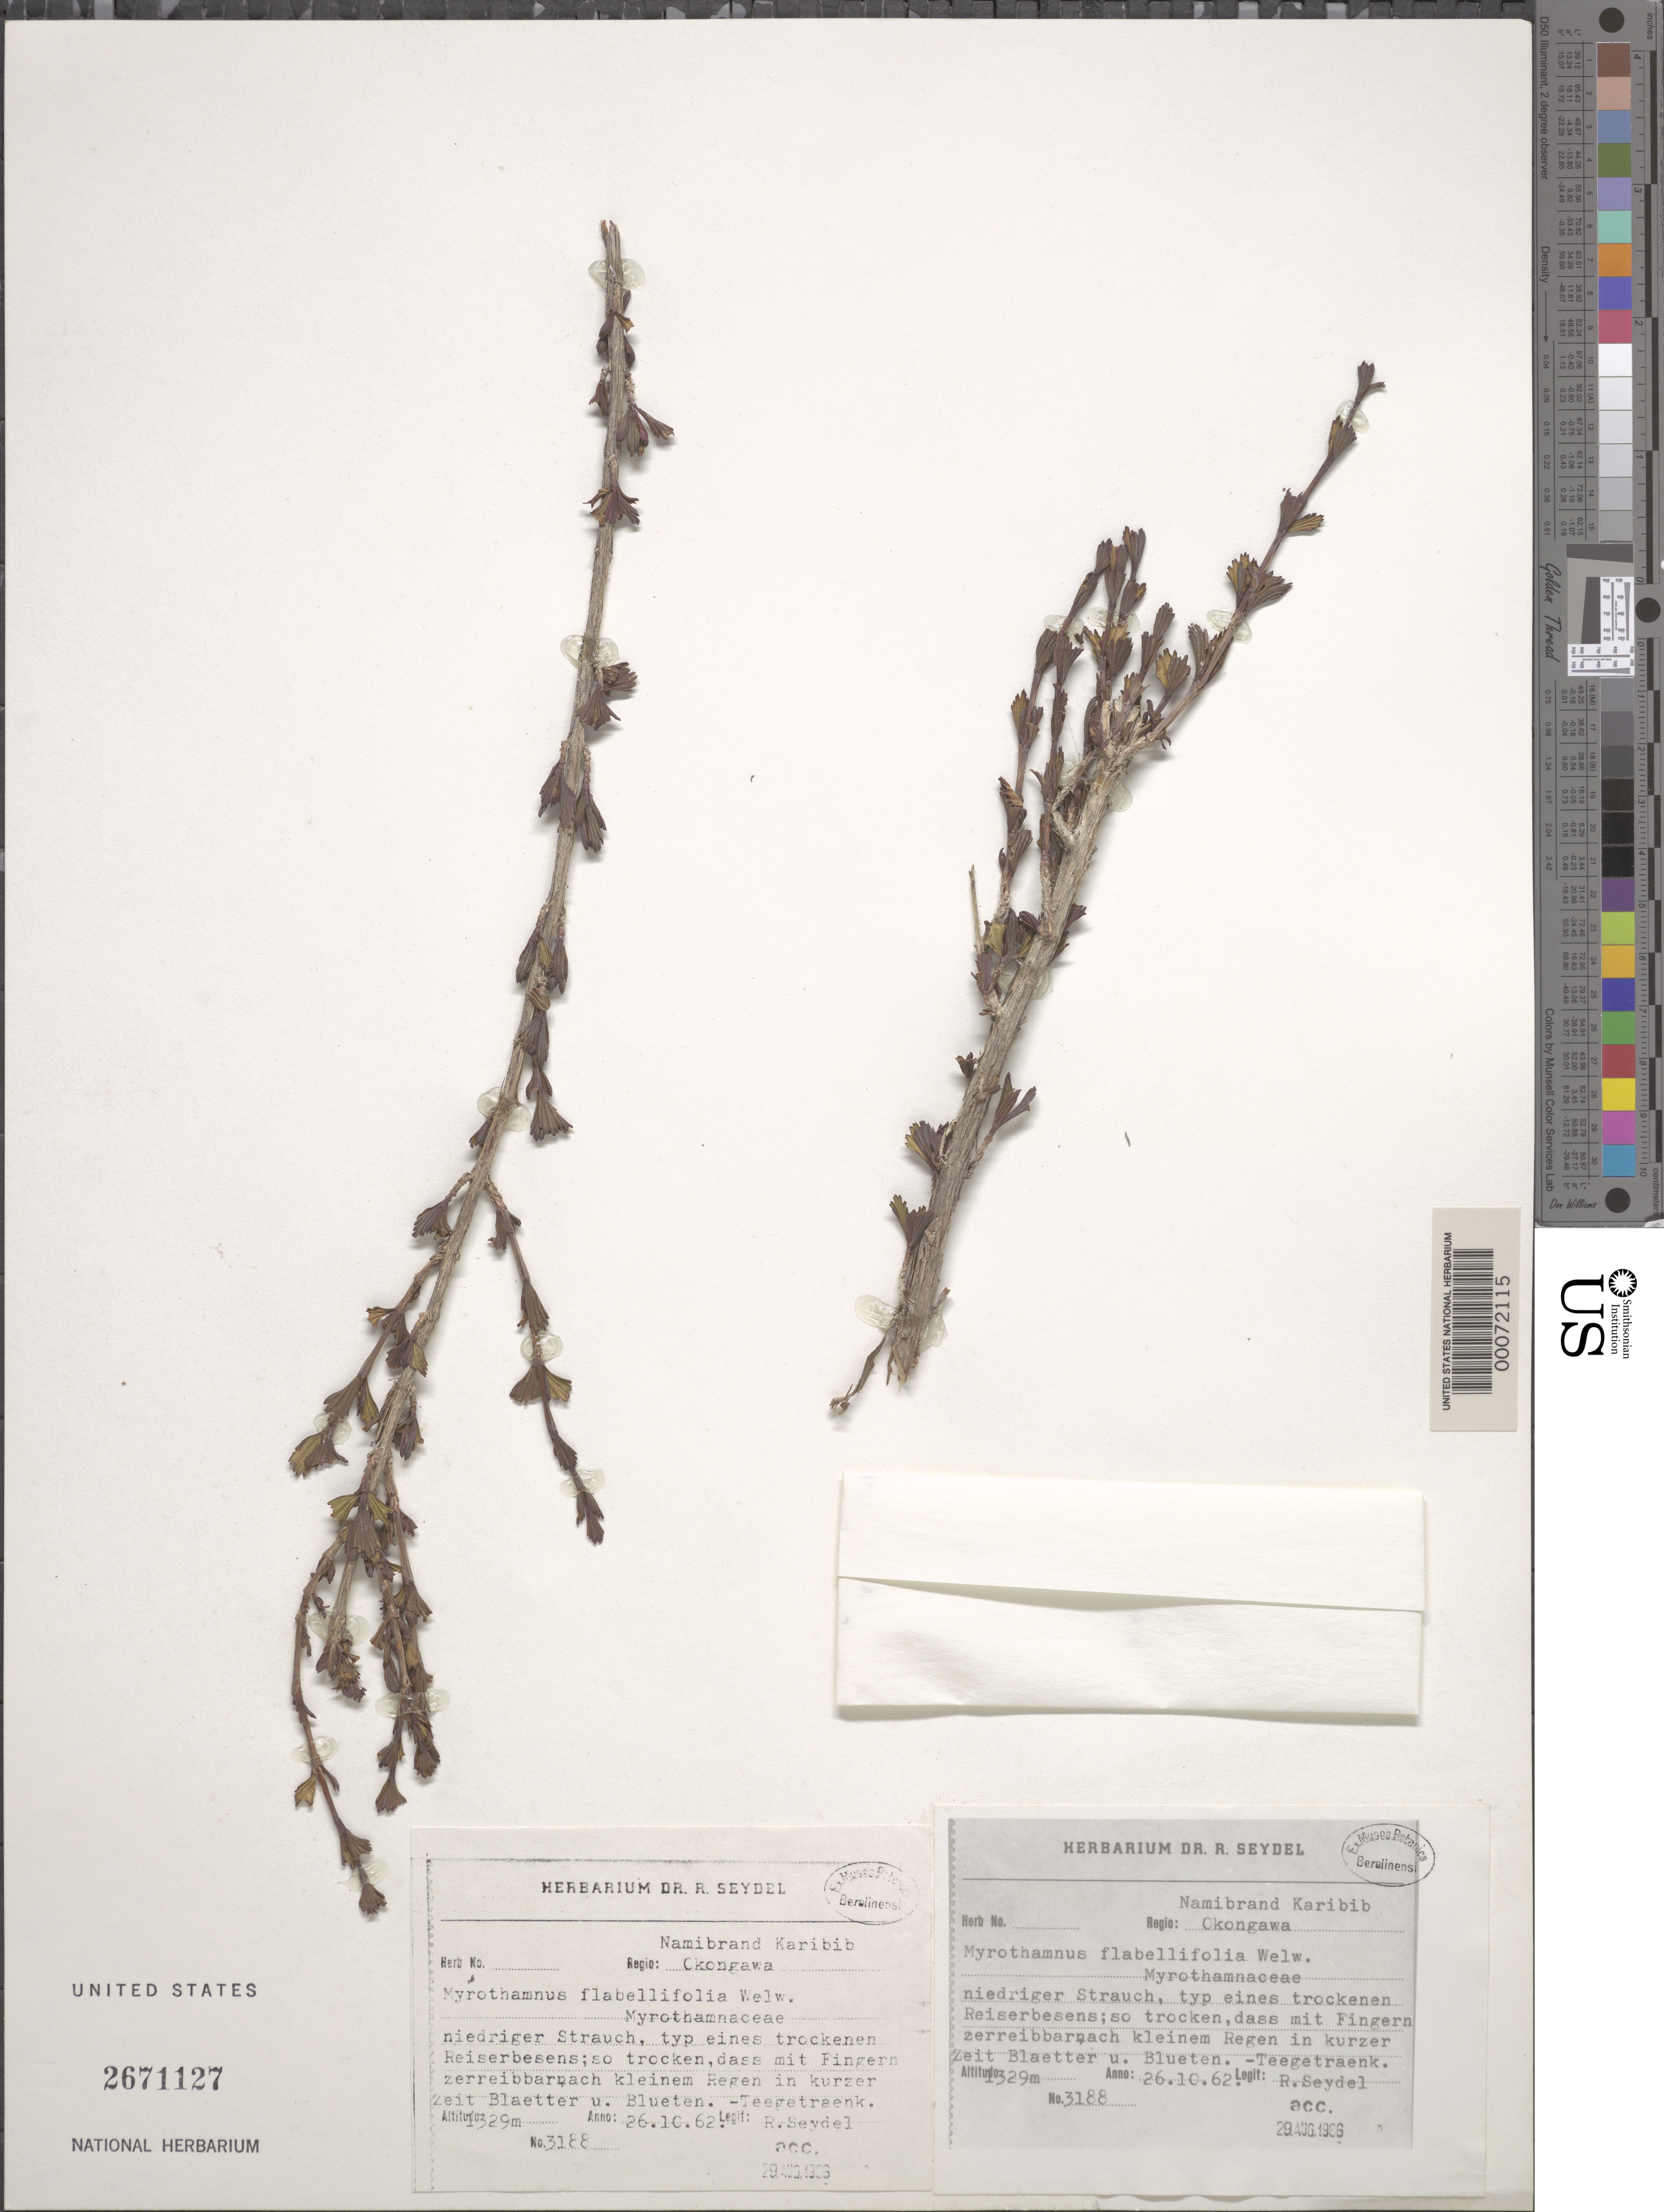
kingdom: Plantae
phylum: Tracheophyta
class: Magnoliopsida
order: Gunnerales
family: Myrothamnaceae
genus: Myrothamnus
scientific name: Myrothamnus flabellifolius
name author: Welw.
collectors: R. Seydel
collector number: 3188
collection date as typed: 26 Oct 1962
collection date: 1962-10-26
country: Namibia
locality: Namibrand karibib okongawa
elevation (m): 1329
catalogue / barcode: US 2671127